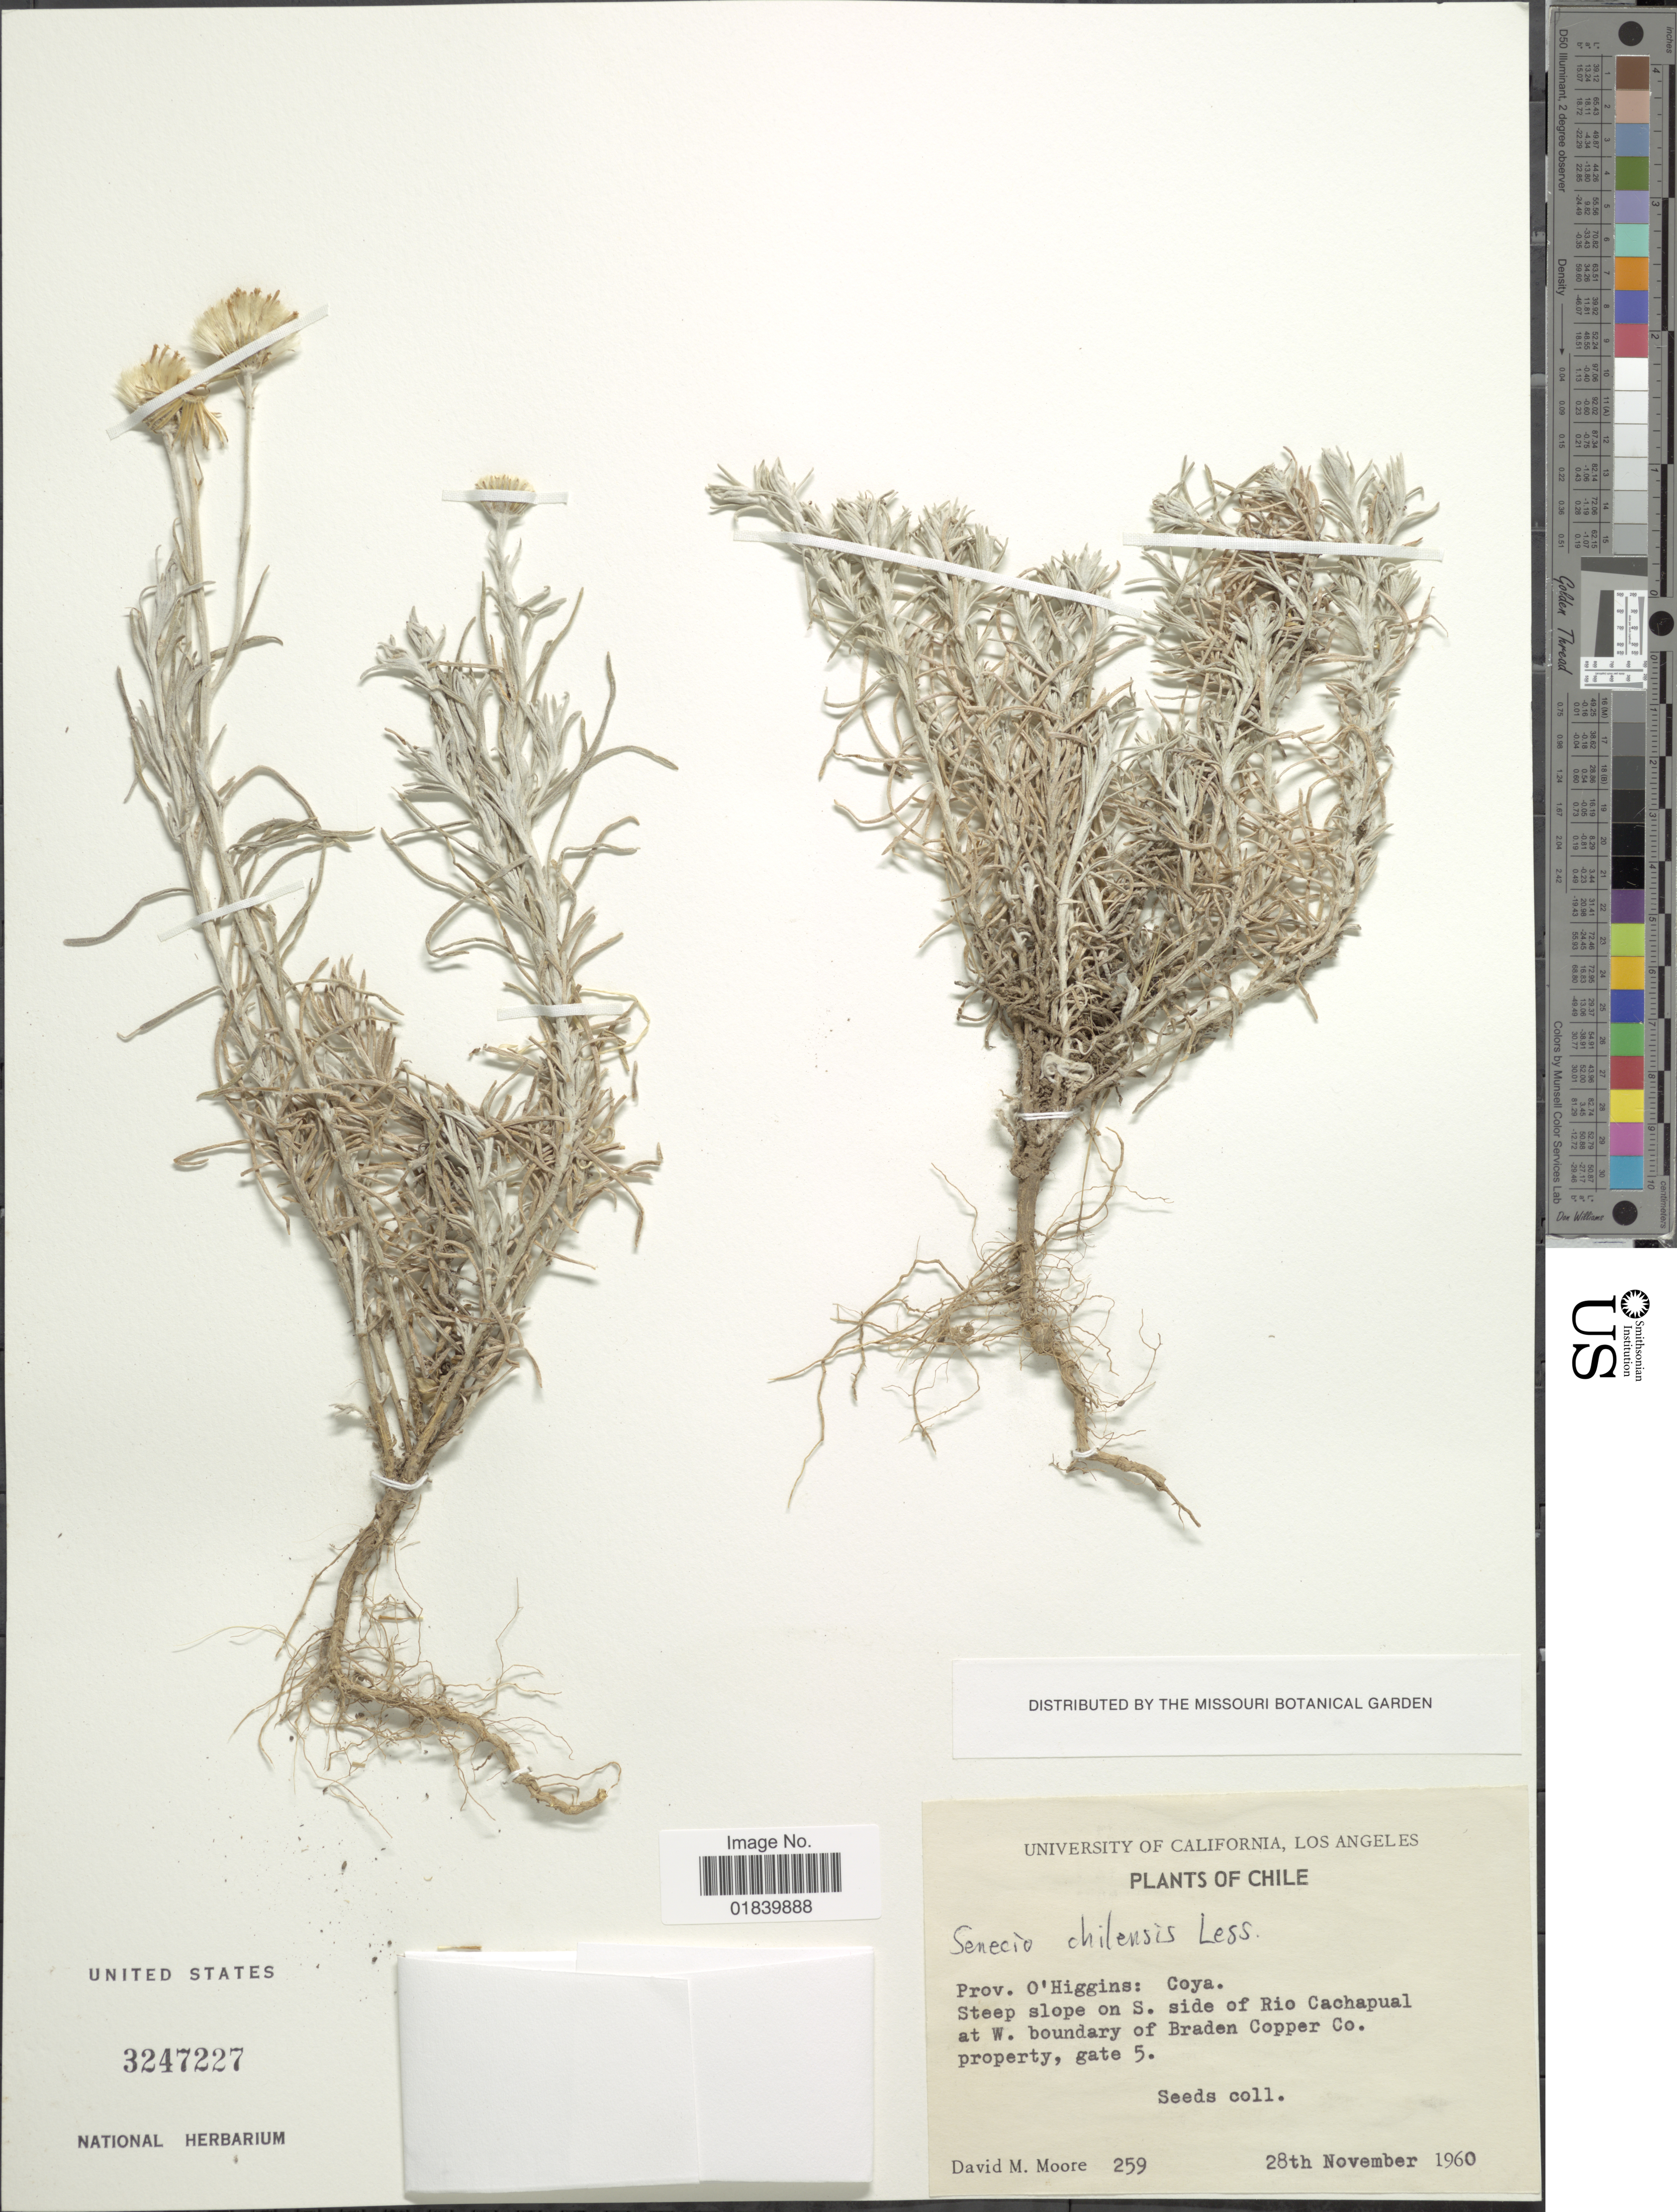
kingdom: Plantae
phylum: Tracheophyta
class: Magnoliopsida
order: Asterales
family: Asteraceae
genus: Senecio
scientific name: Senecio chilensis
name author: Less.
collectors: D. Moore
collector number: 259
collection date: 1960-11-28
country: Chile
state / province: O'Higgins (VI)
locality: Chile. Prov. O'Higgins: Coya. Steep slope S. side of Rio Cachapual at W. boundary of Braden Copper Co. property, gate 5.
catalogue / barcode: US 3247227